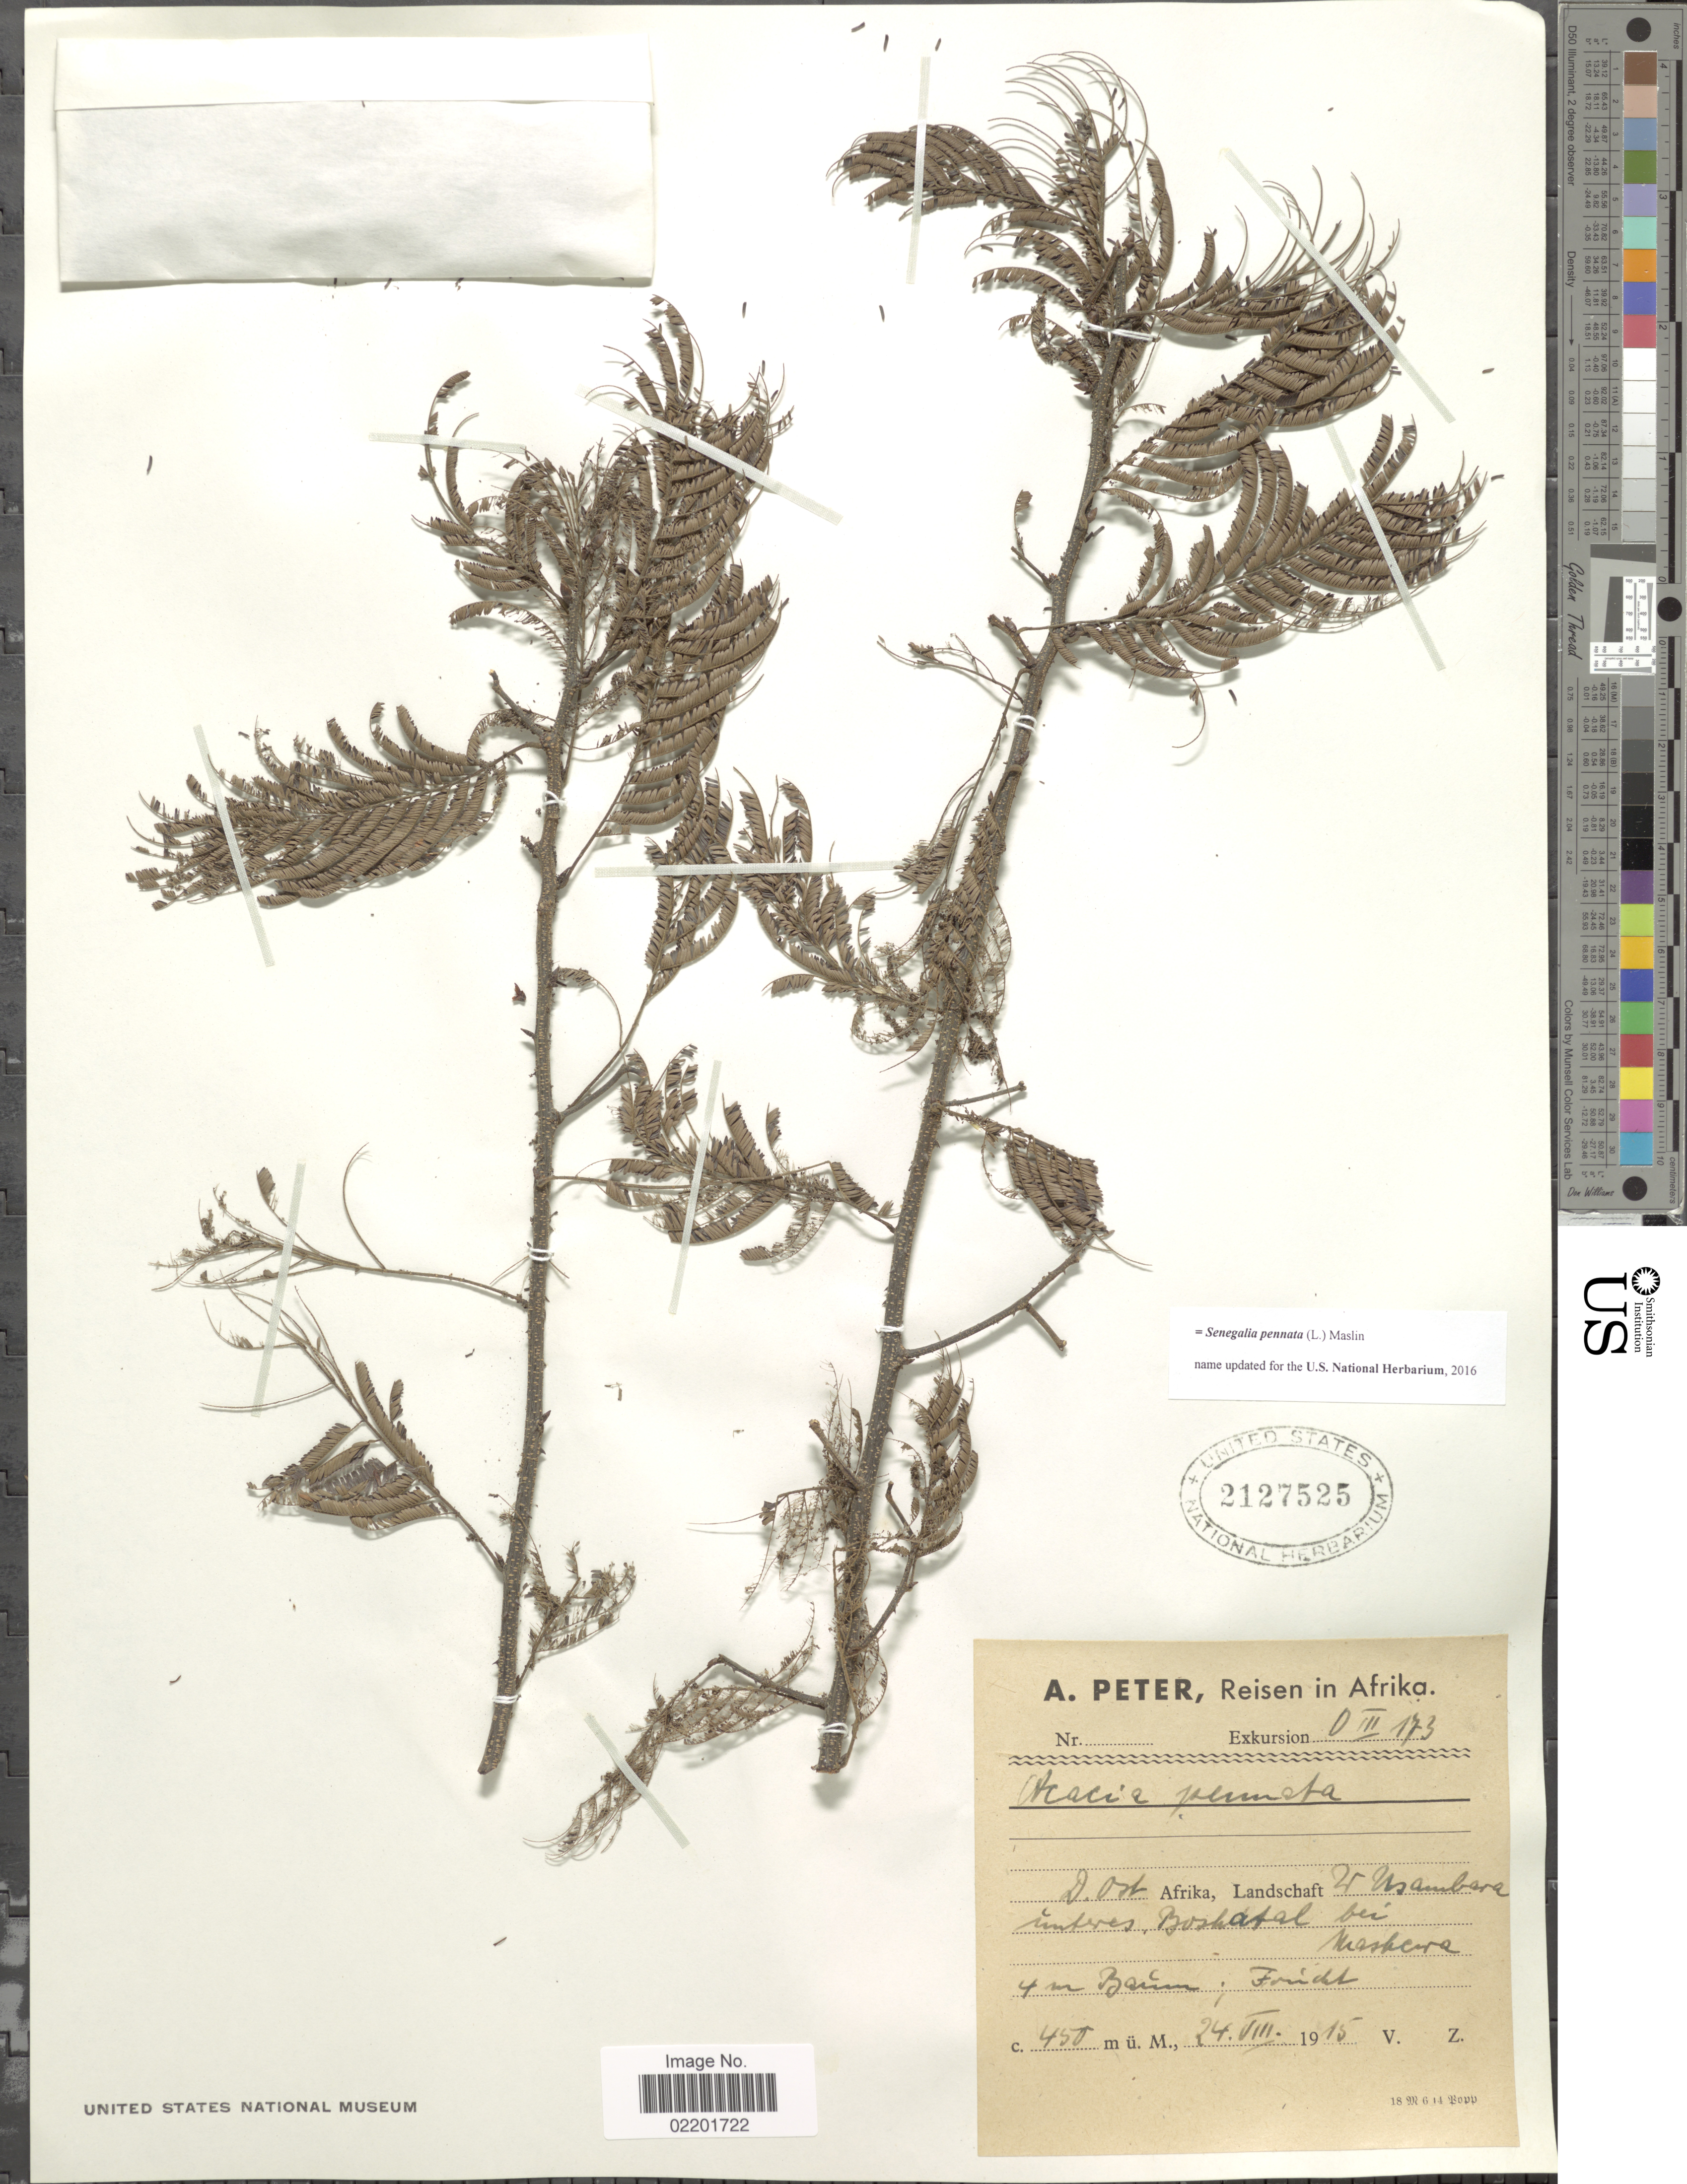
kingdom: Plantae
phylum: Tracheophyta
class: Magnoliopsida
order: Fabales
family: Fabaceae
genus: Senegalia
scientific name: Senegalia pennata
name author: (L.) Maslin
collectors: A. Peter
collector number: OIII173?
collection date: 1915-08-24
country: Tanzania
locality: Afrika, D. Ost Afrika, W. Usambara, Boskatal bei Mashewa [interpreted]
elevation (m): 450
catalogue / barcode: US 2127525